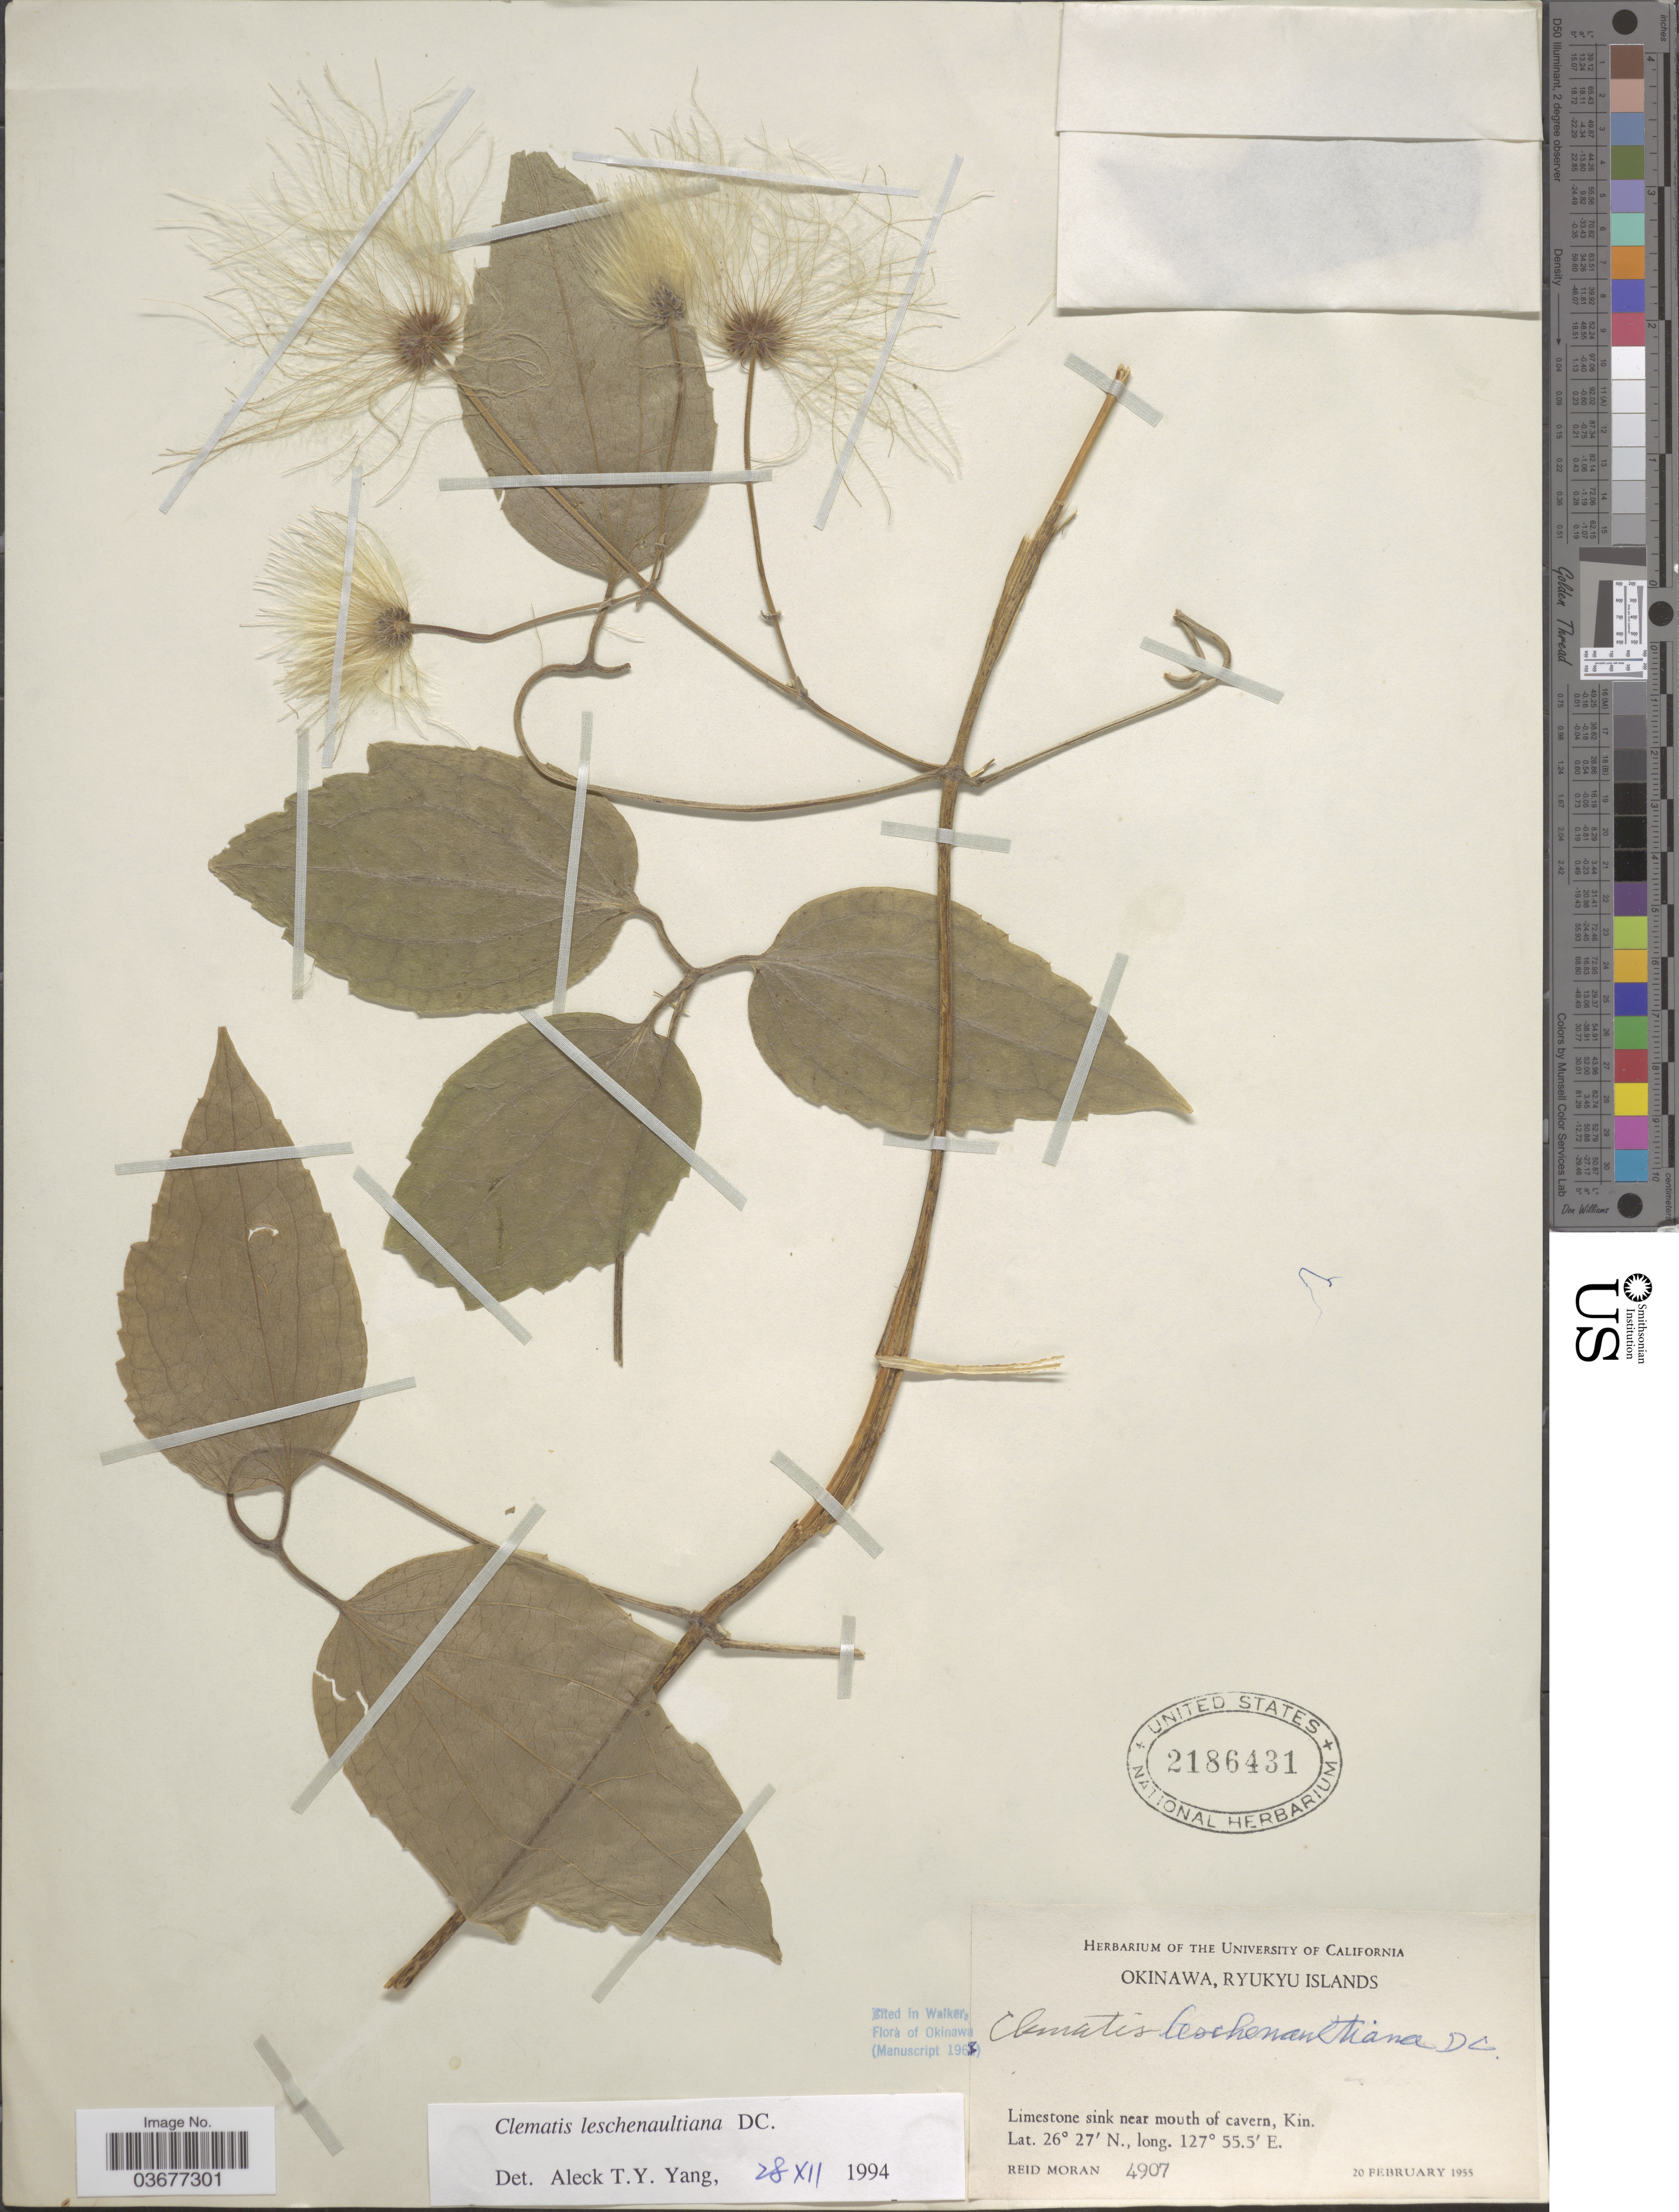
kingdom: Plantae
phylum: Tracheophyta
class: Magnoliopsida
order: Ranunculales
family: Ranunculaceae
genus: Clematis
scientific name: Clematis leschenaultiana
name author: DC.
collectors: R. Moran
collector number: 4907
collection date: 1955-02-20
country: Japan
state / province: Okinawa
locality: Ryukyu Islands. Limestone sink near mouth of cavern, Kin.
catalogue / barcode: US 2186431